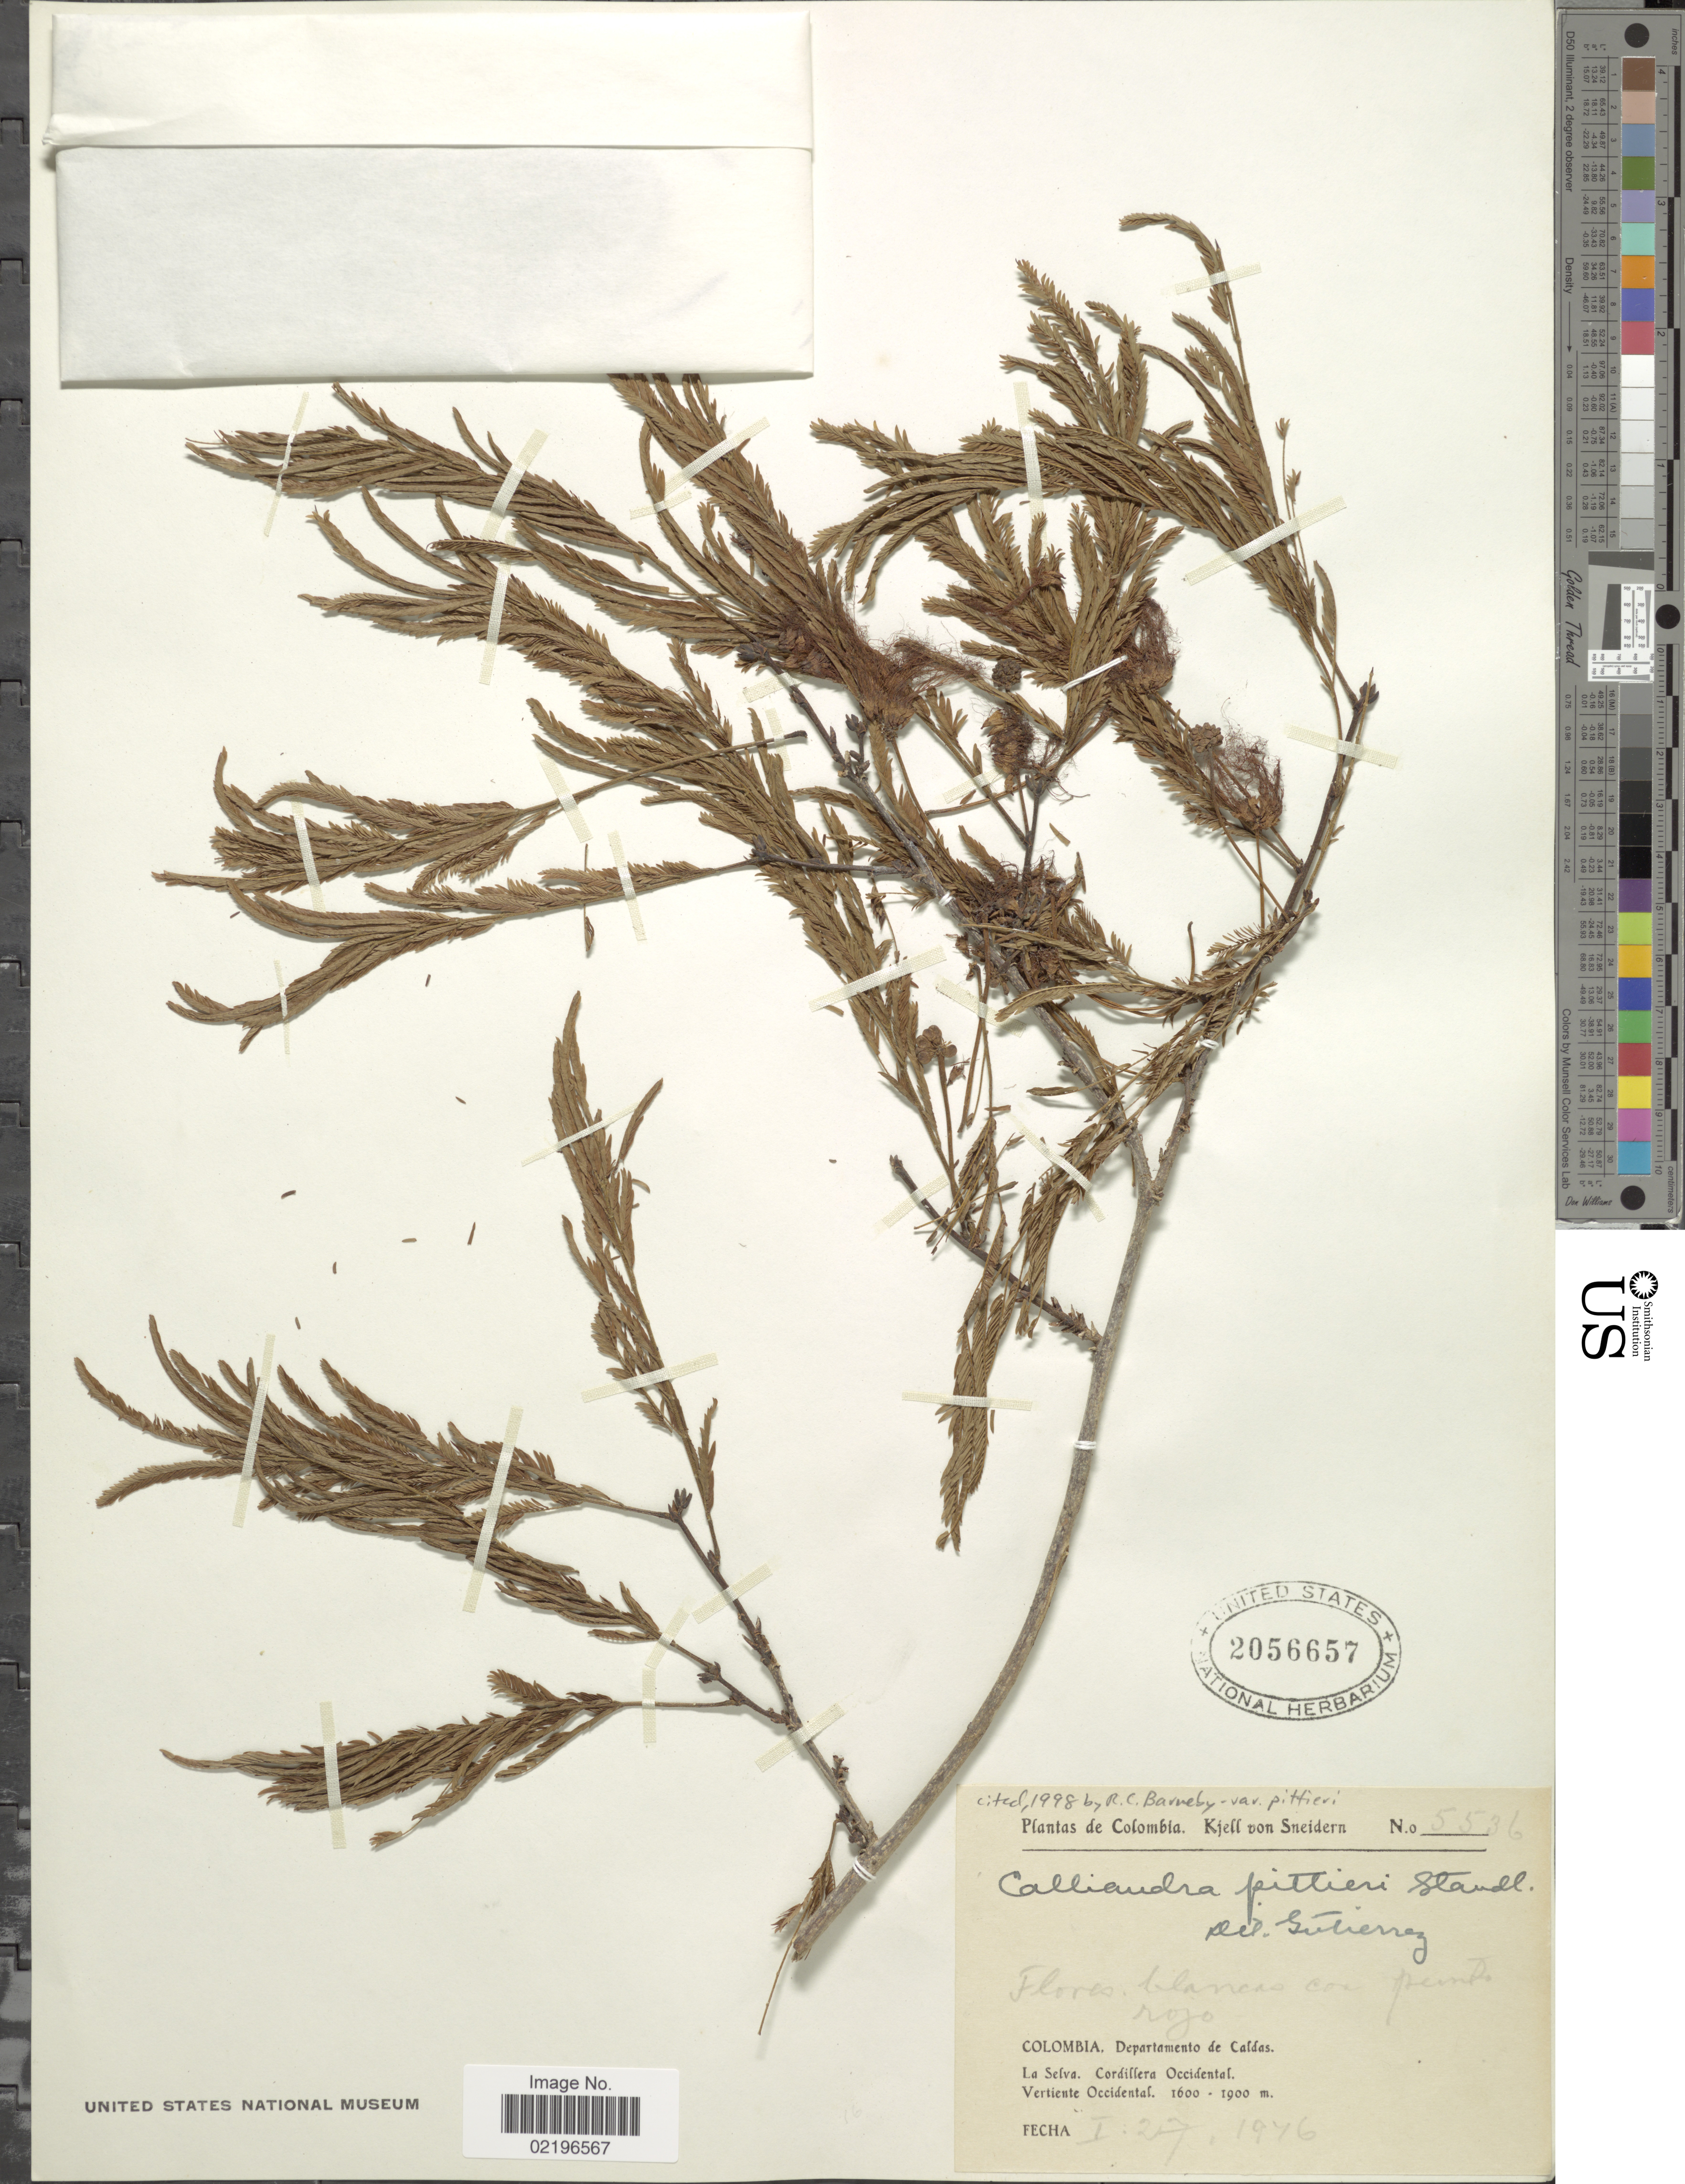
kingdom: Plantae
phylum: Tracheophyta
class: Magnoliopsida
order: Fabales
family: Fabaceae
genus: Calliandra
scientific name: Calliandra pittieri var. pittieri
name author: Standl.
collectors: K. von Sneidern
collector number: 5536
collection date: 1946-01-27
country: Colombia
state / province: Caldas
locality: Departamento de Caldas. La Selva. Cordillera Oriental. Vertiente Occidental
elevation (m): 1600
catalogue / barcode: US 2056657